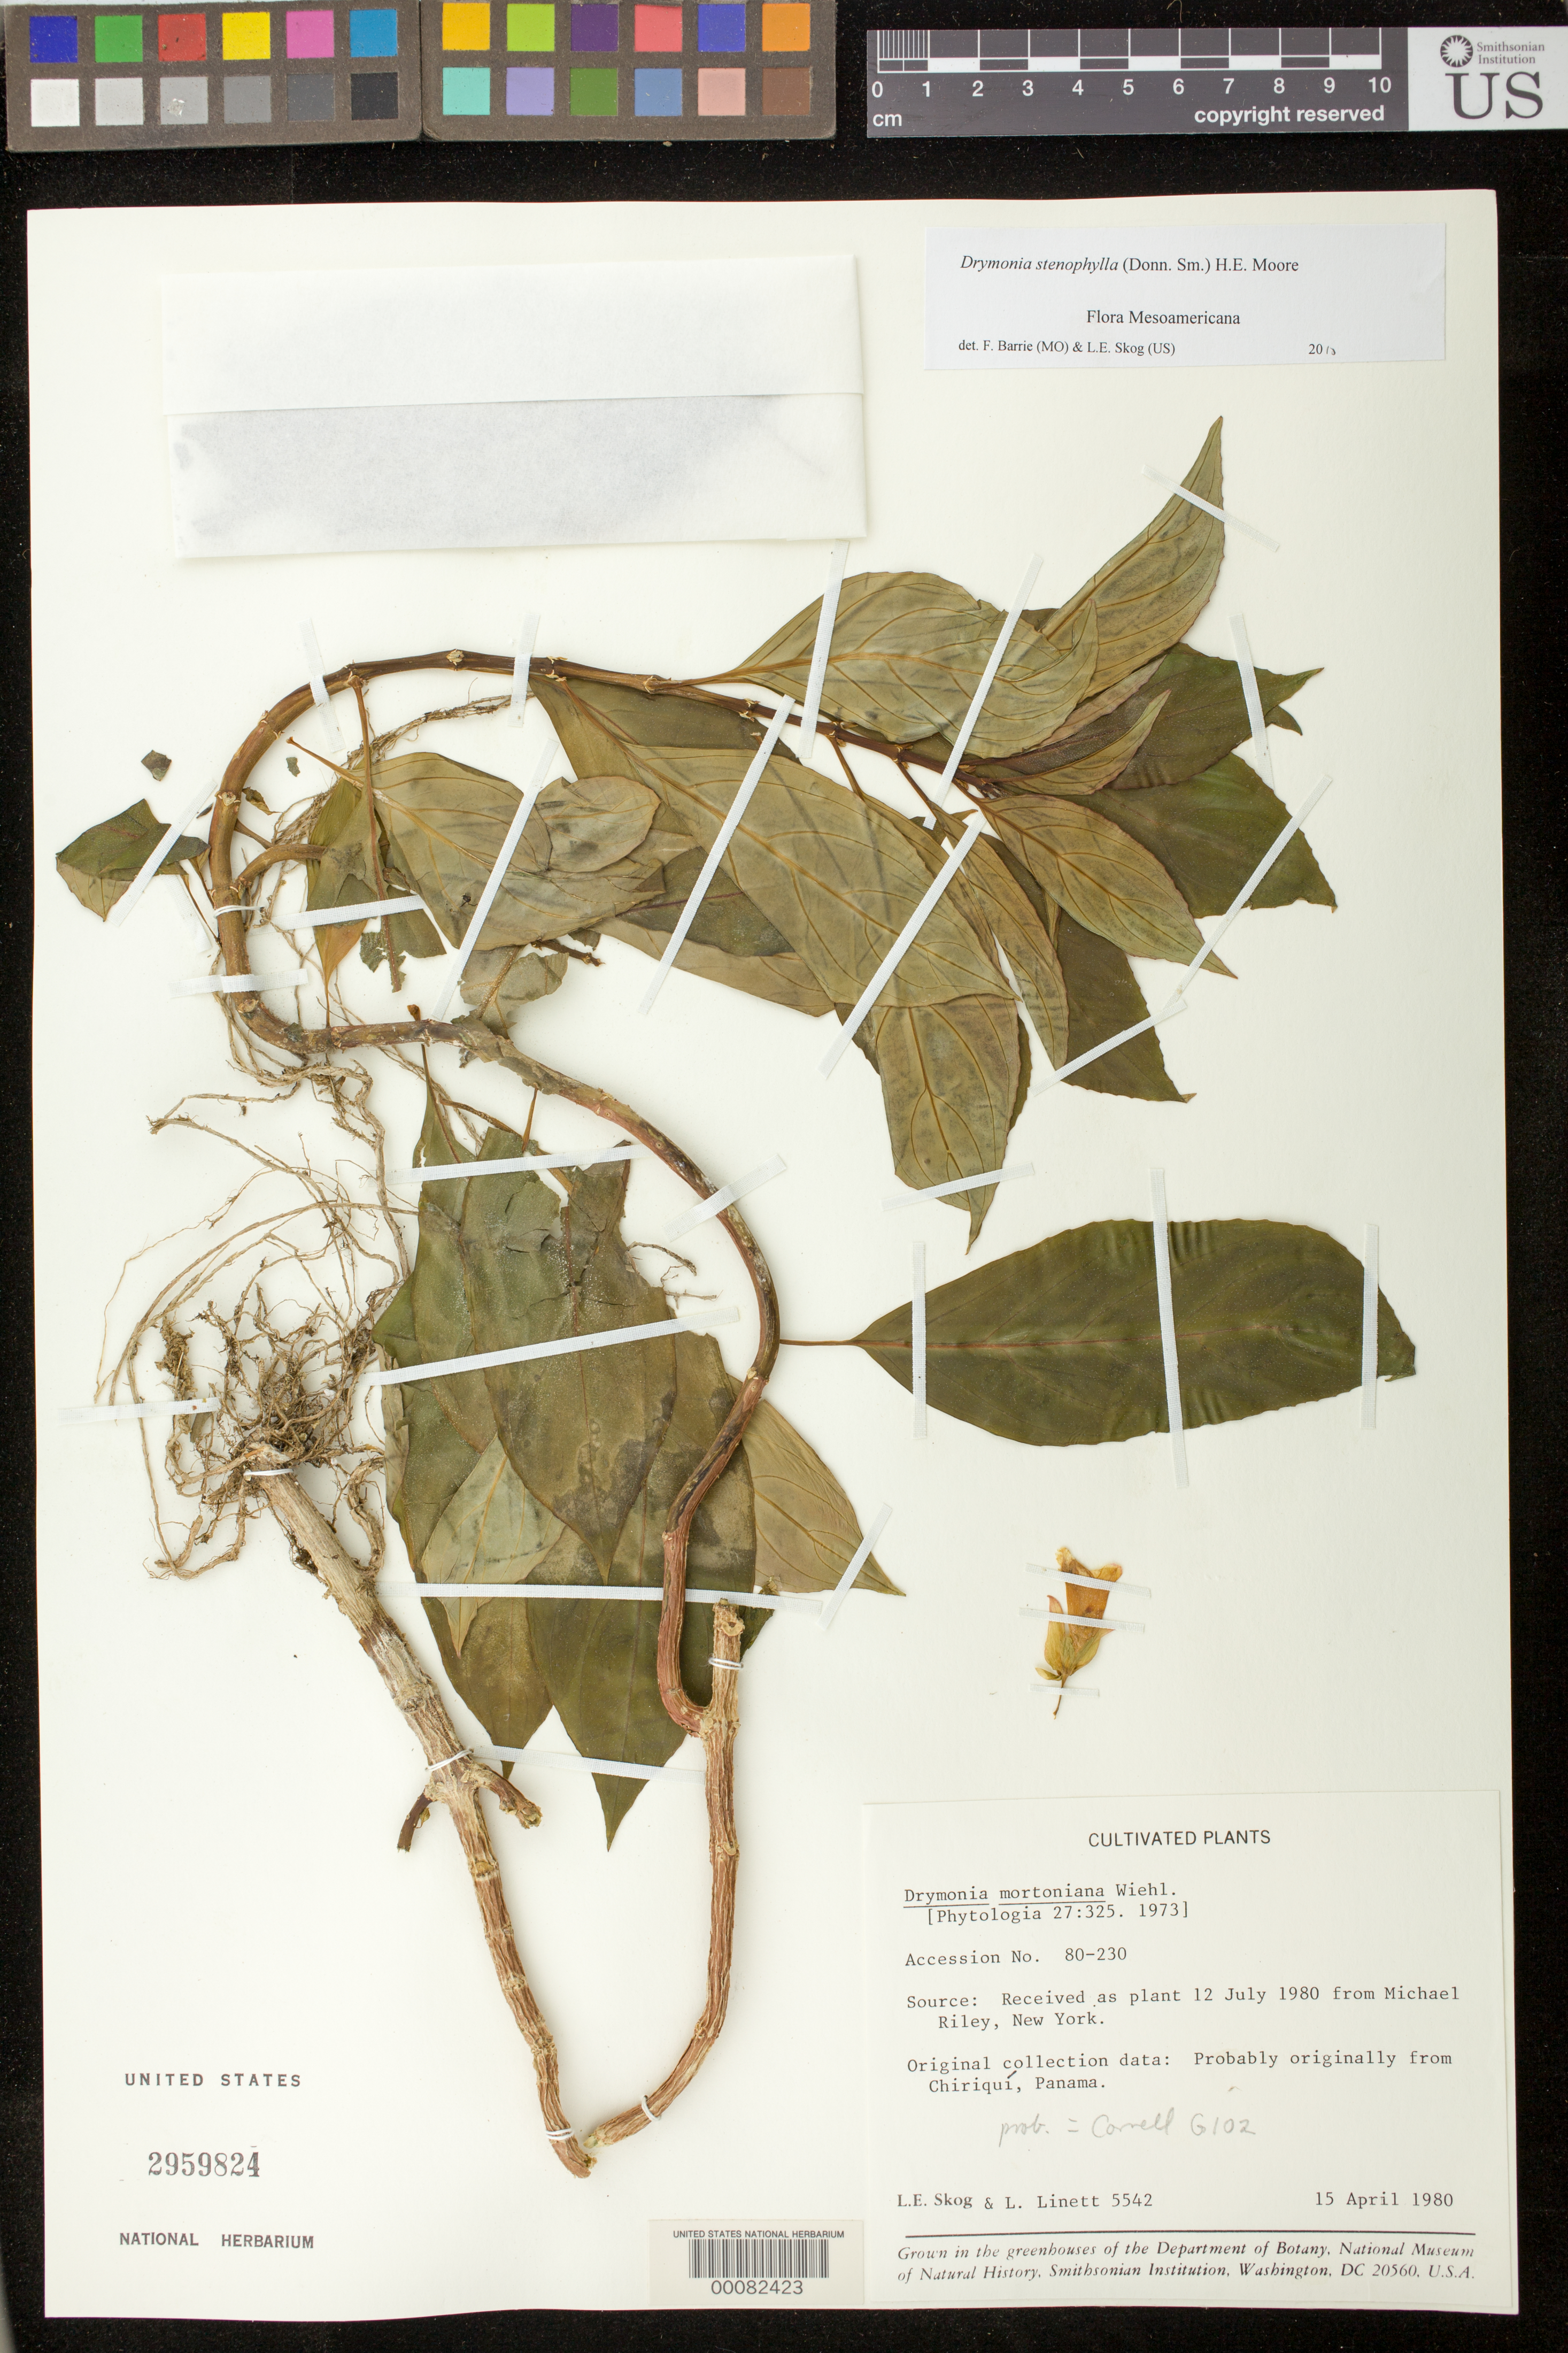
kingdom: Plantae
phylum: Tracheophyta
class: Magnoliopsida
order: Lamiales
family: Gesneriaceae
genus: Drymonia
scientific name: Drymonia mortoniana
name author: Wiehler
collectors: L. E. Skog & L. Linett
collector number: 5542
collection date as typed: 15 Apr 1980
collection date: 1980-04-15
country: Panama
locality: Panama: Chiriqui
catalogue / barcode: US 2959824